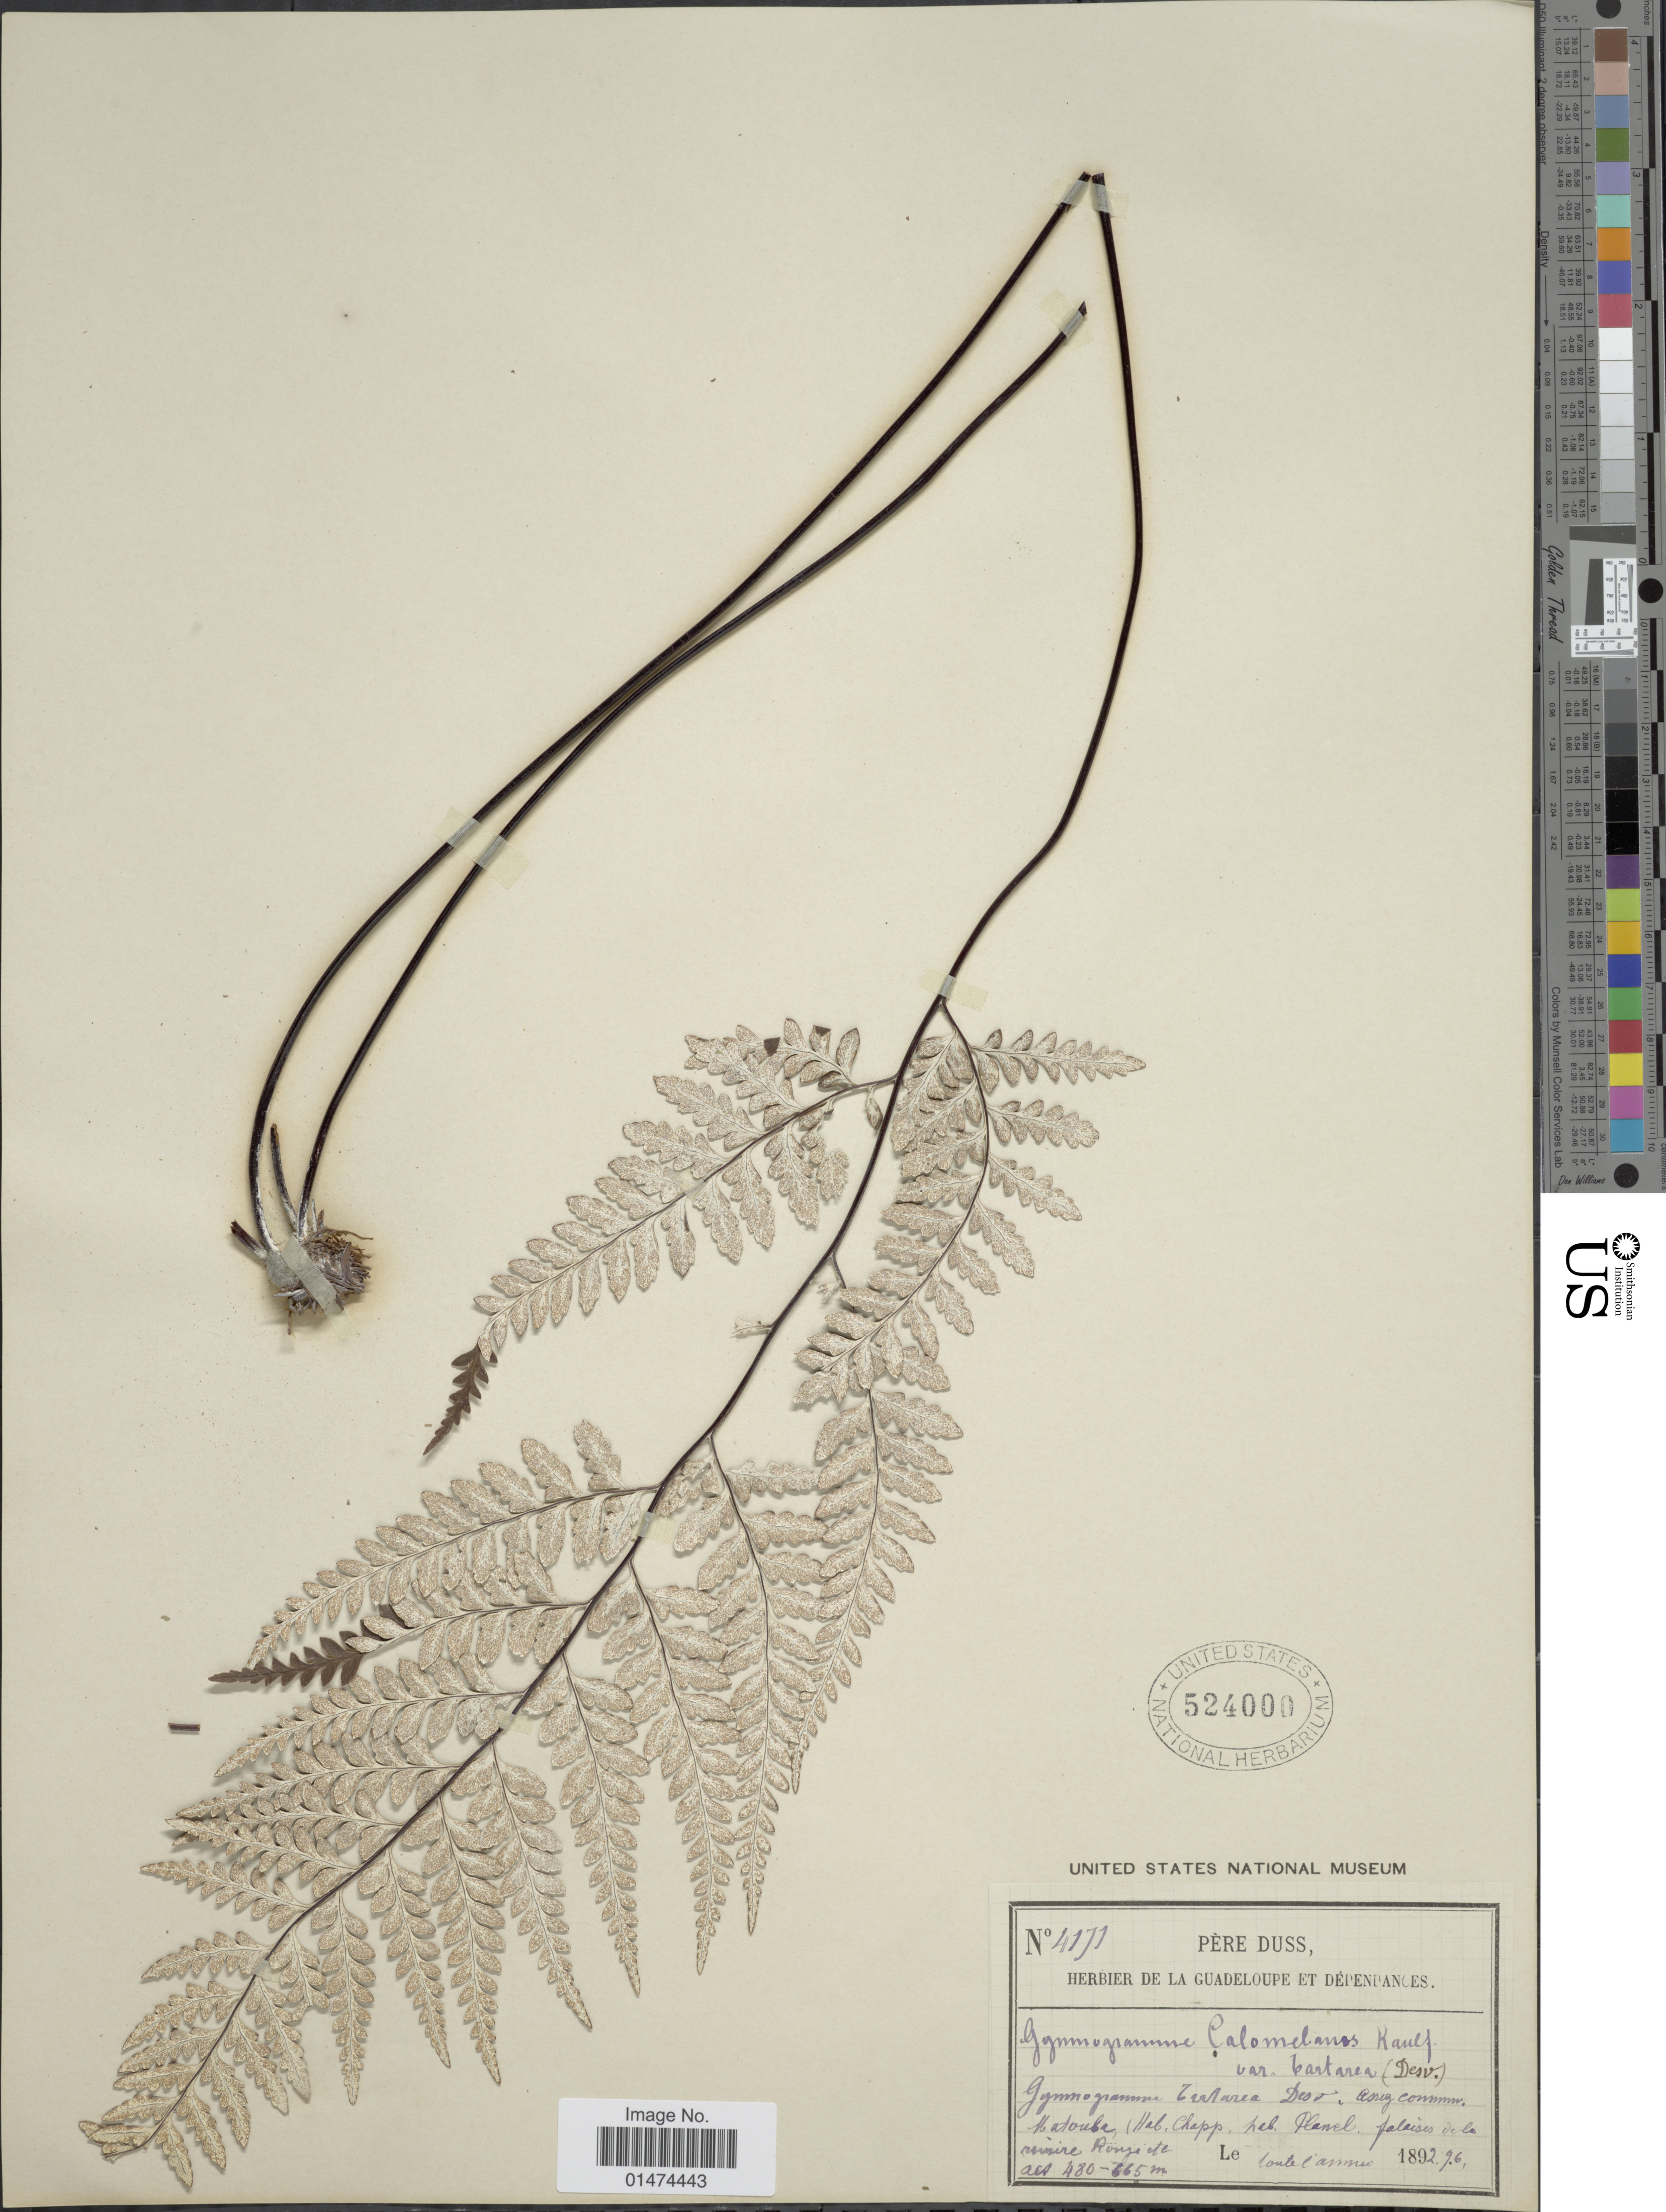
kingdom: Plantae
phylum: Tracheophyta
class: Polypodiopsida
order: Polypodiales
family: Pteridaceae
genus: Pityrogramma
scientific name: Pityrogramma chrysophylla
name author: (Sw.) Link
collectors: Père Duss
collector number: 4171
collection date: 1892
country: Guadeloupe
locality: De La Guadelope.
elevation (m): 480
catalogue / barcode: US 524000